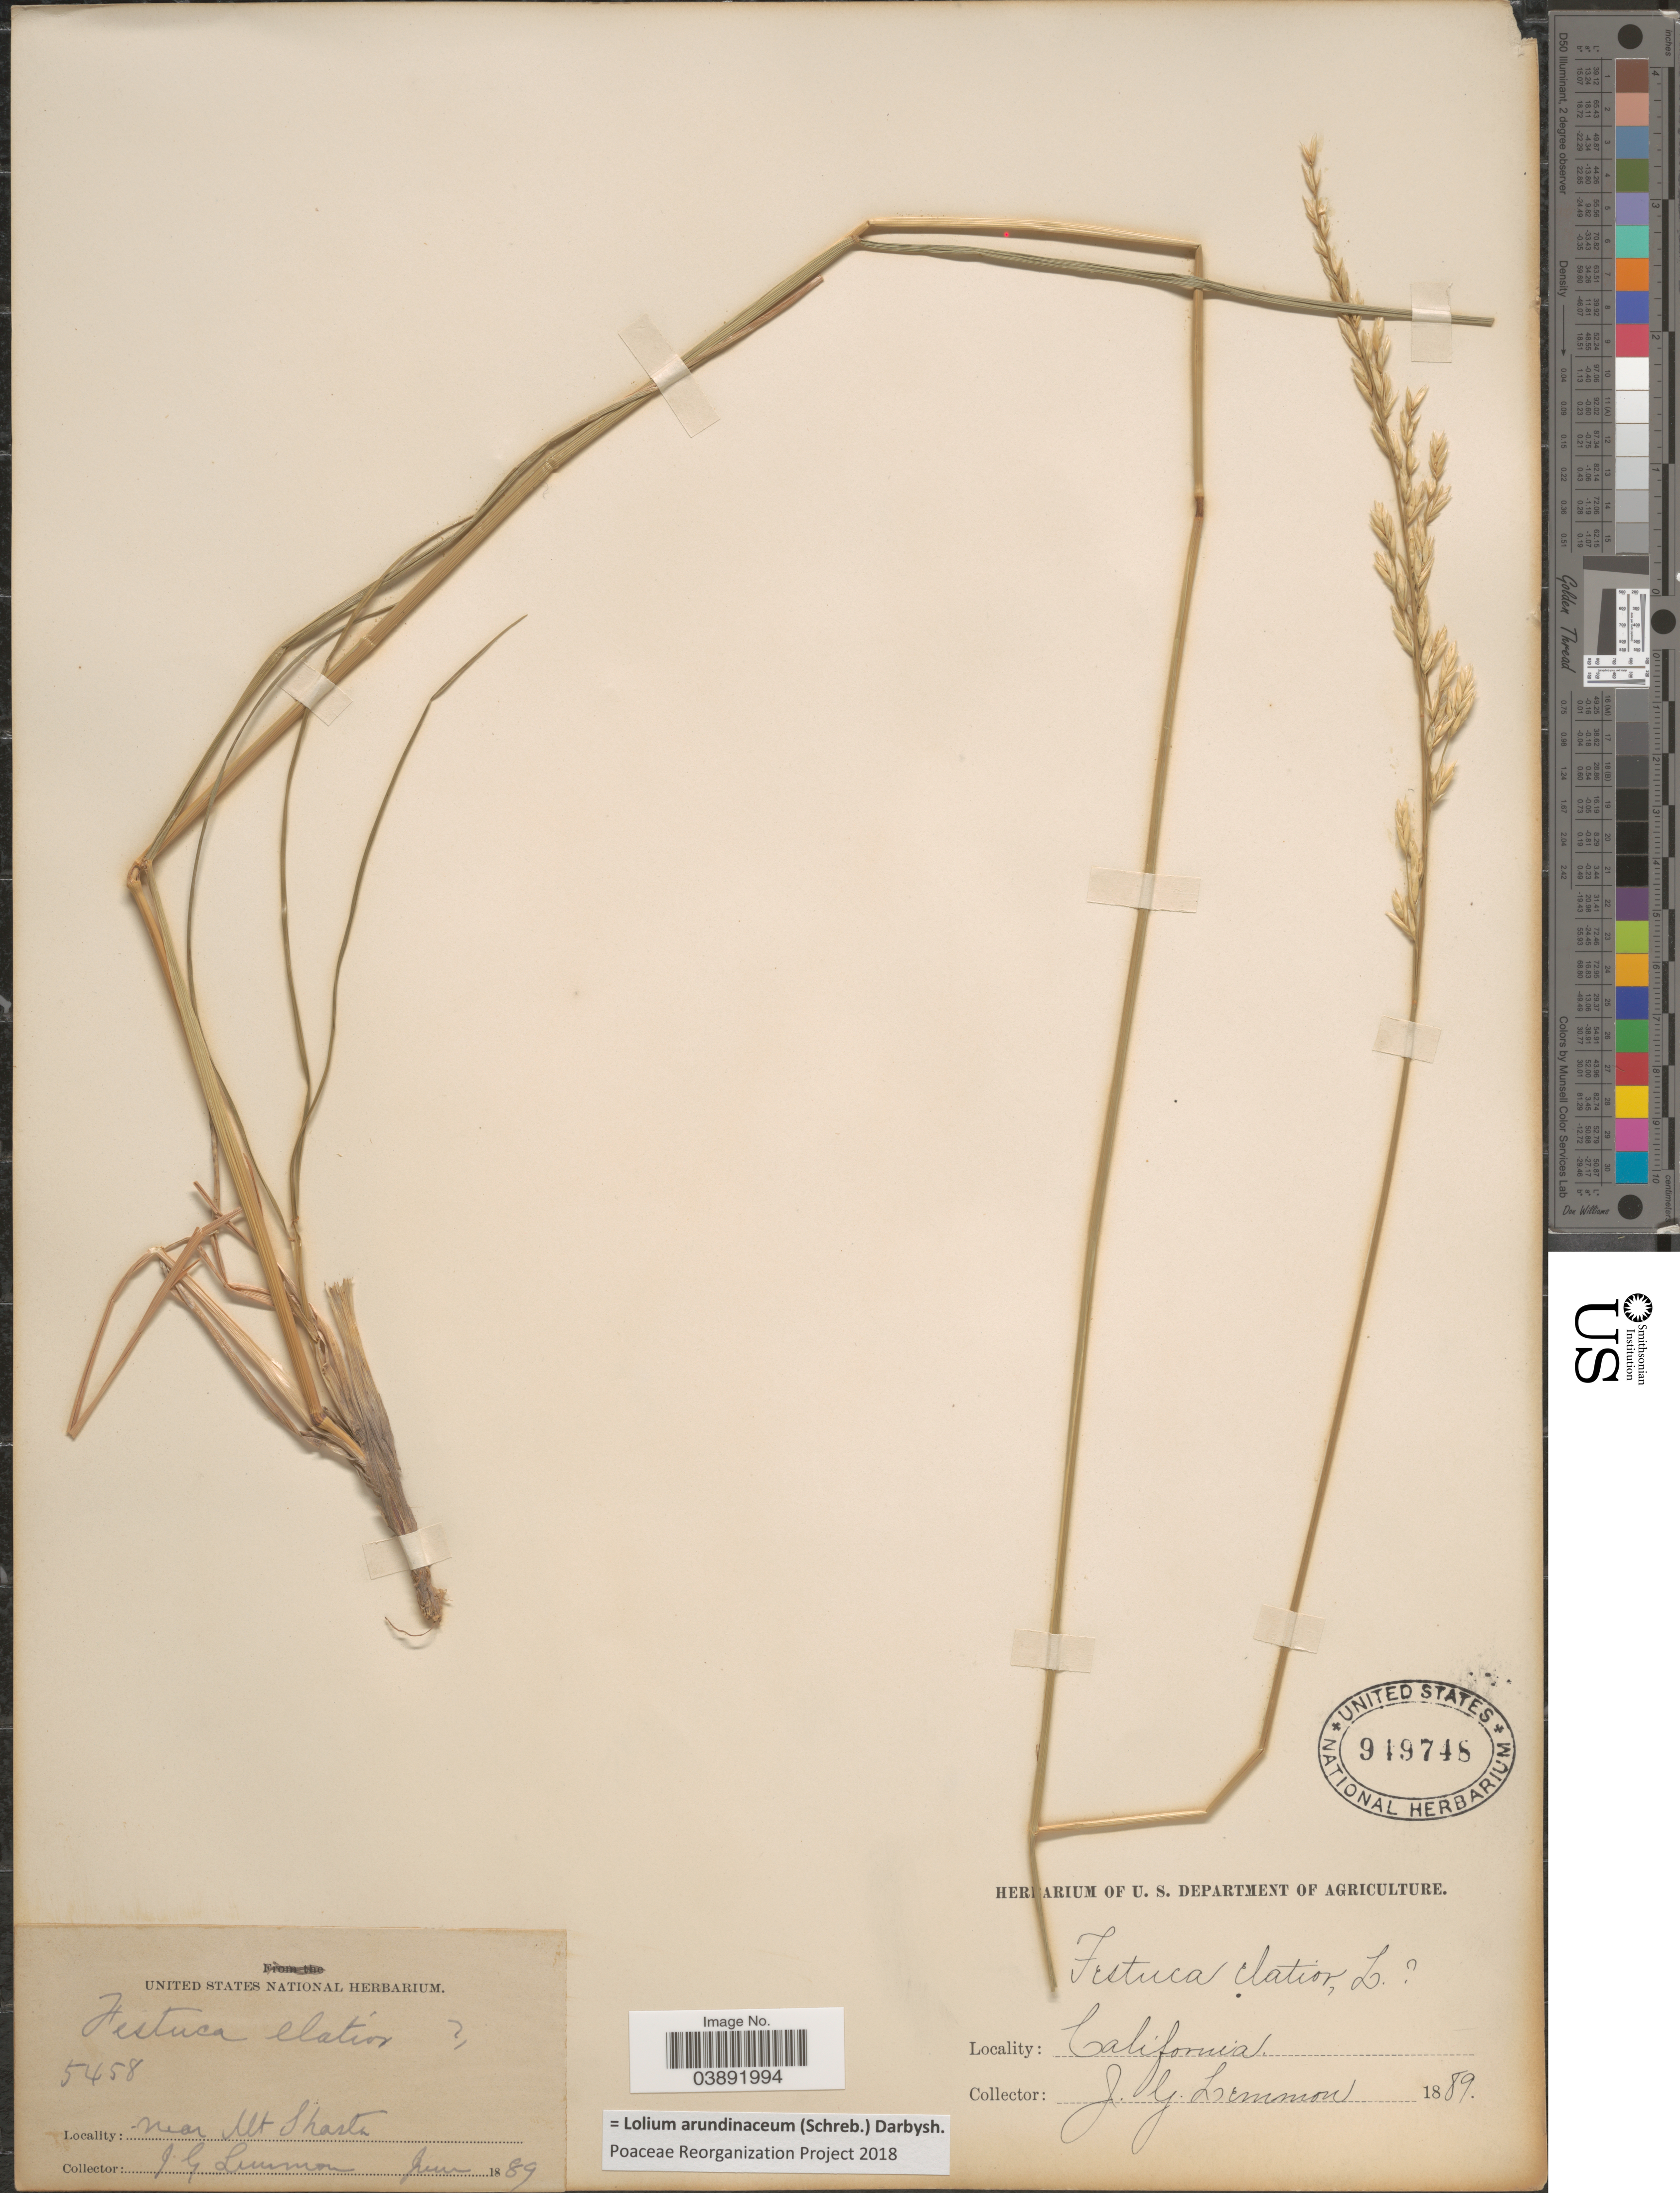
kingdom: Plantae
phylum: Tracheophyta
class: Liliopsida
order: Poales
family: Poaceae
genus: Lolium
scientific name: Lolium arundinaceum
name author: (Schreb.) Darbysh.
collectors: J. Lemmon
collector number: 5458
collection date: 1889-06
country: United States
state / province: California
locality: Near Mt. Shasta.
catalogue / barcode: US 949748